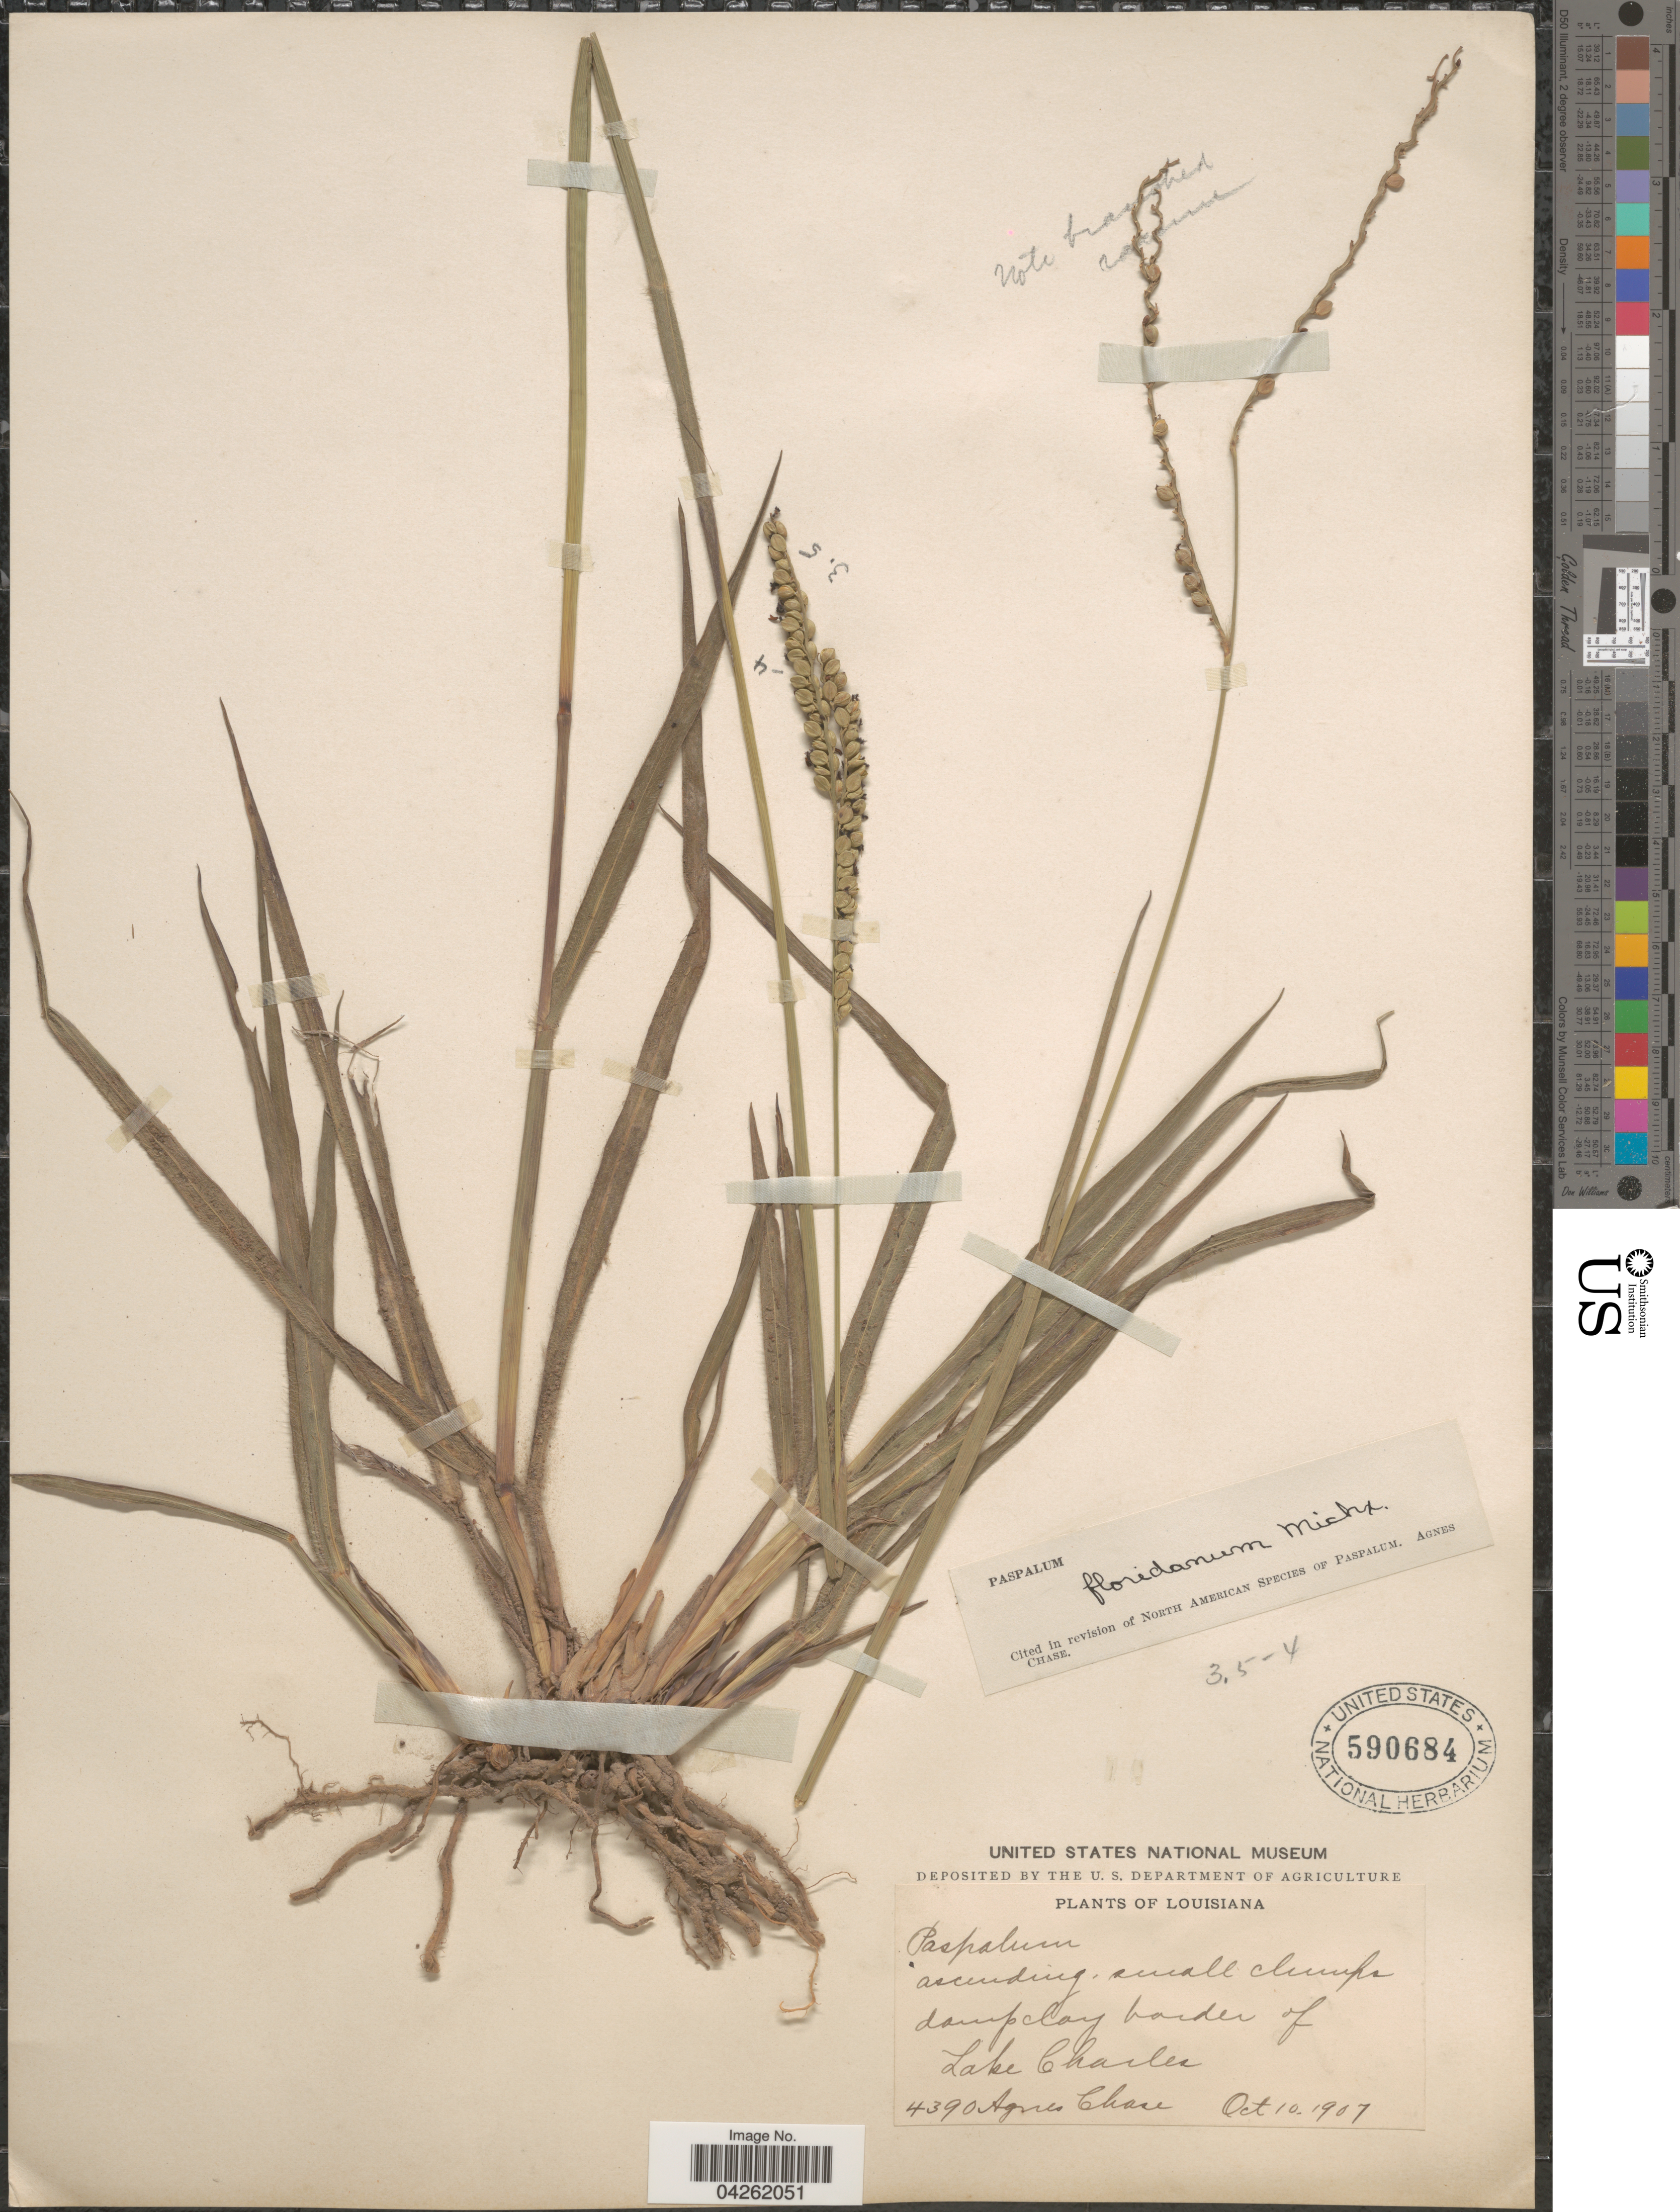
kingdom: Plantae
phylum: Tracheophyta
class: Liliopsida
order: Poales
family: Poaceae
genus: Paspalum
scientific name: Paspalum floridanum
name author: Michx.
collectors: A. Chase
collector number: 4390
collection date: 1907-10-10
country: United States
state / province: Louisiana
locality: Damp clay border of Lake Charles.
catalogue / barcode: US 590684